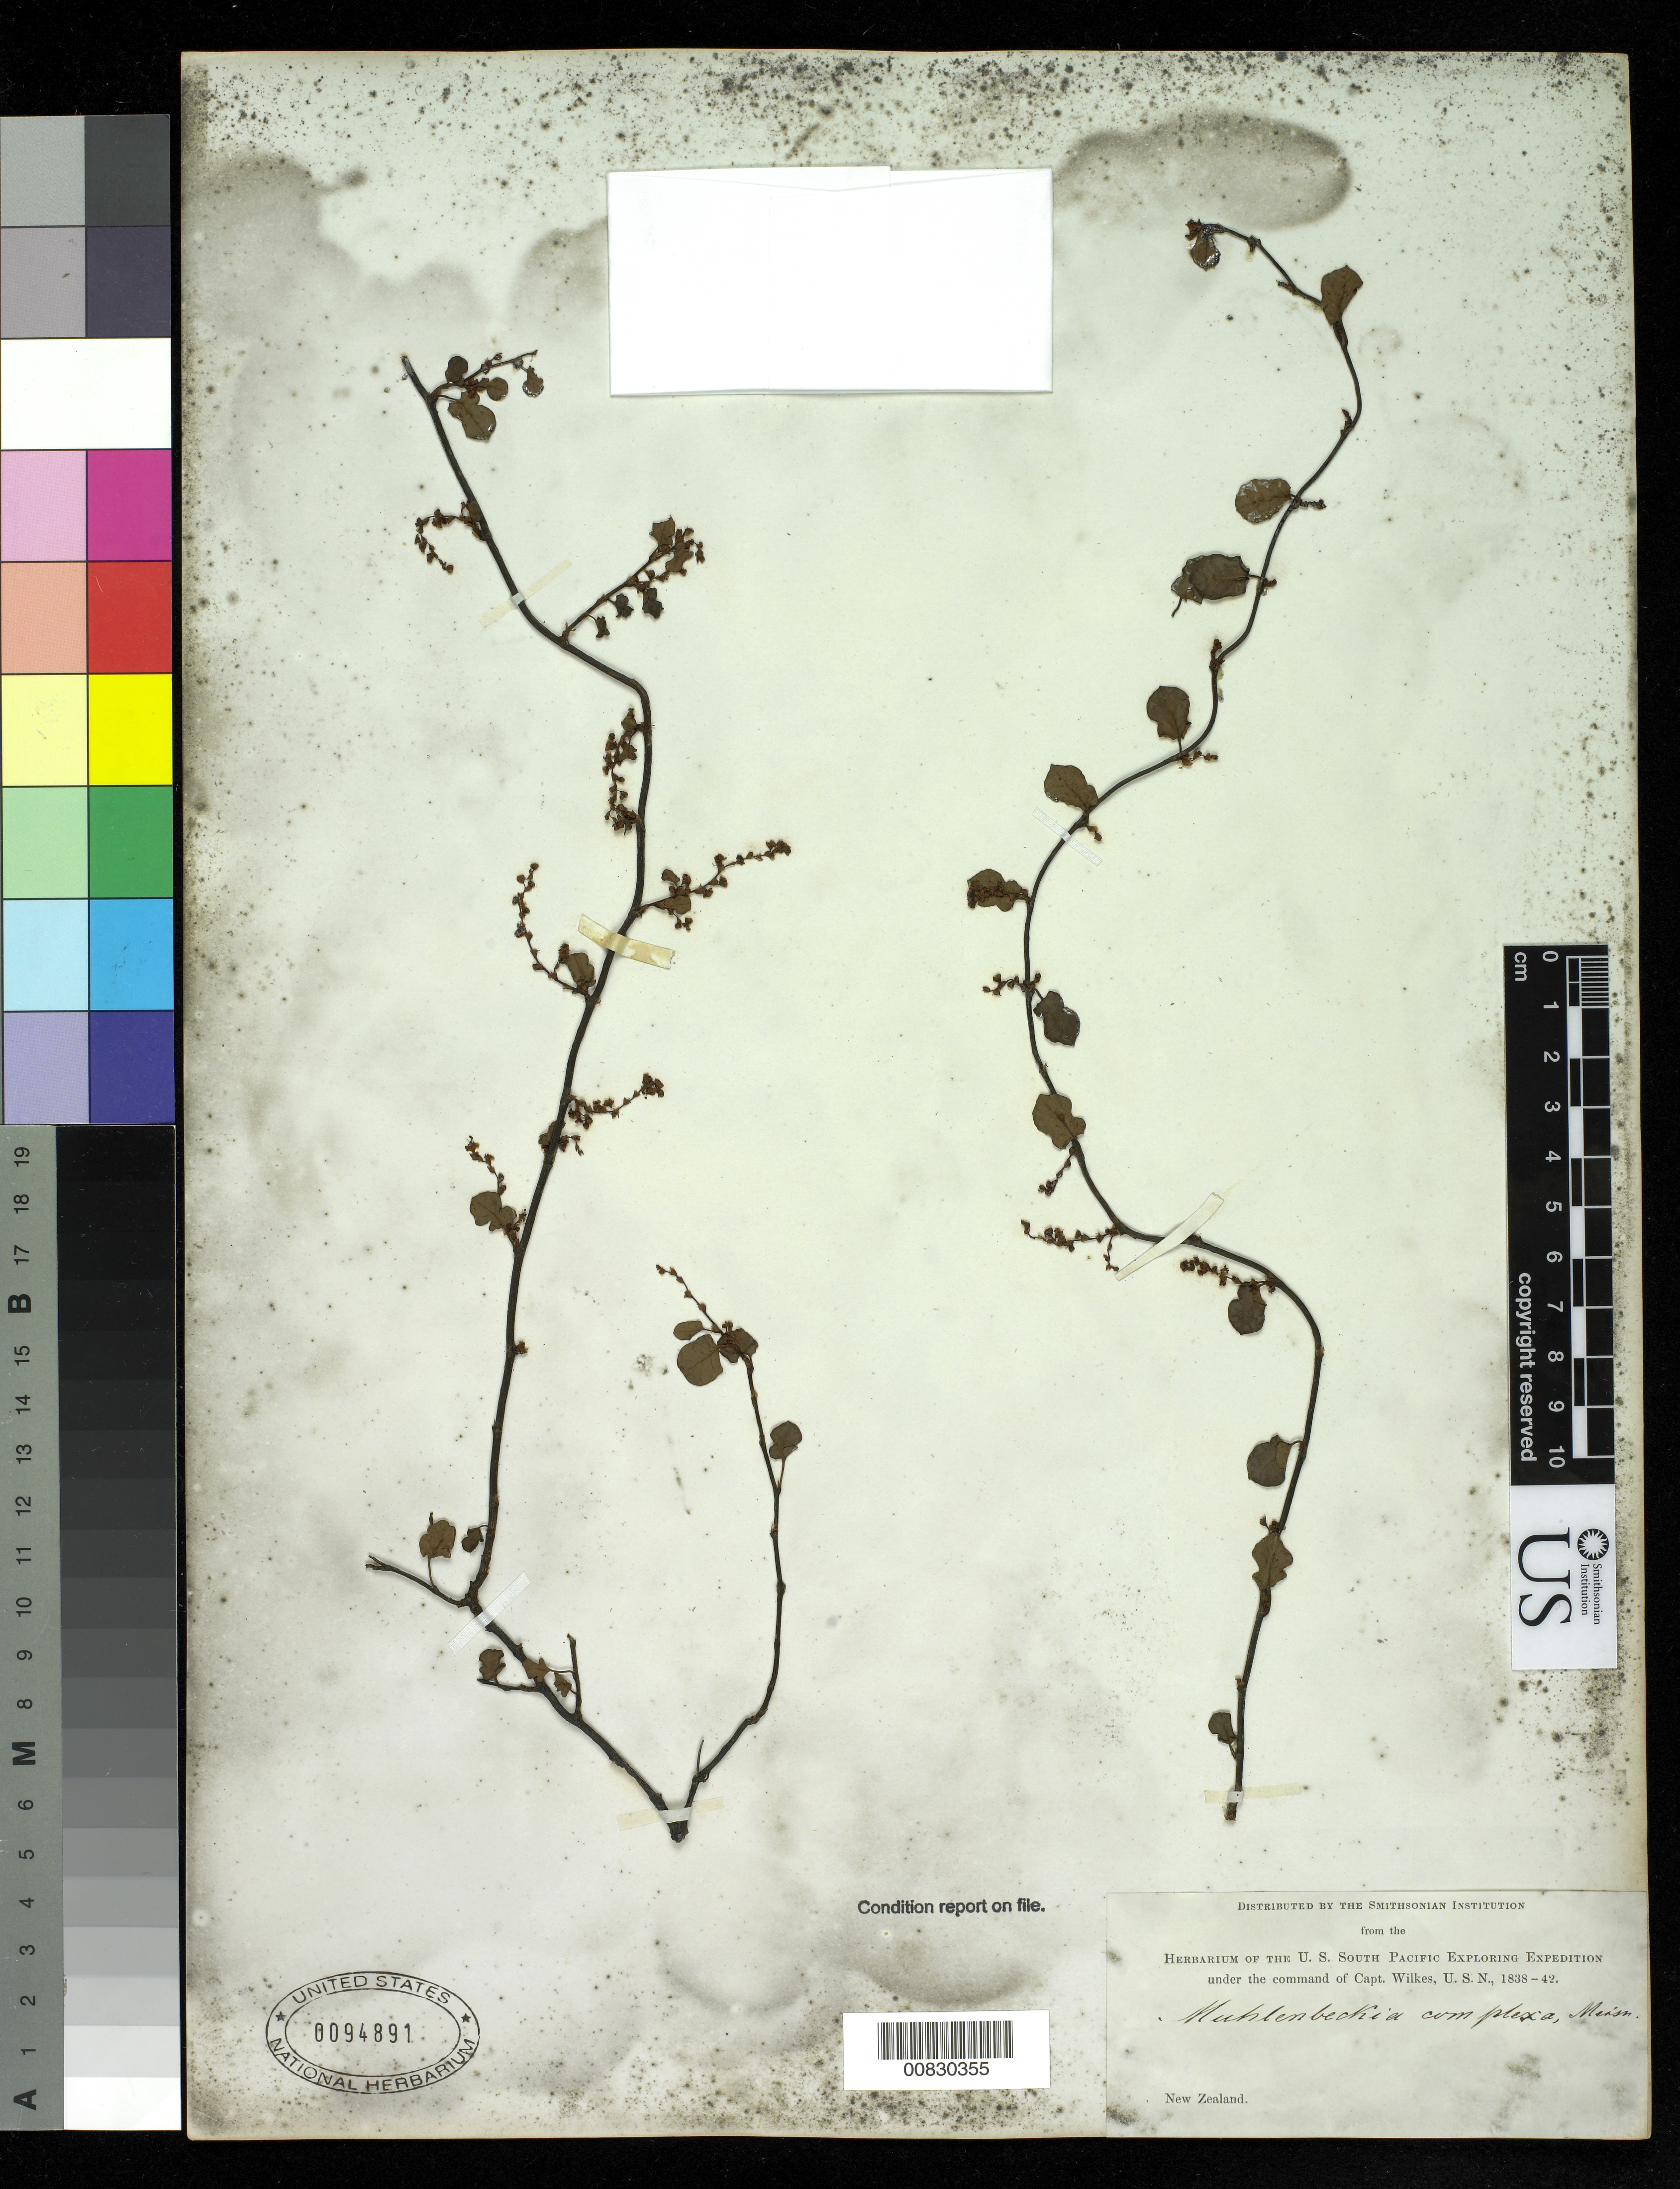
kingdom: Plantae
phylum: Tracheophyta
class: Magnoliopsida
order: Caryophyllales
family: Polygonaceae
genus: Muehlenbeckia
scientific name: Muehlenbeckia complexa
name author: Meisn.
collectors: Wilkes Explor. Exped.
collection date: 1838/1842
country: New Zealand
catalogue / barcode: US 94891